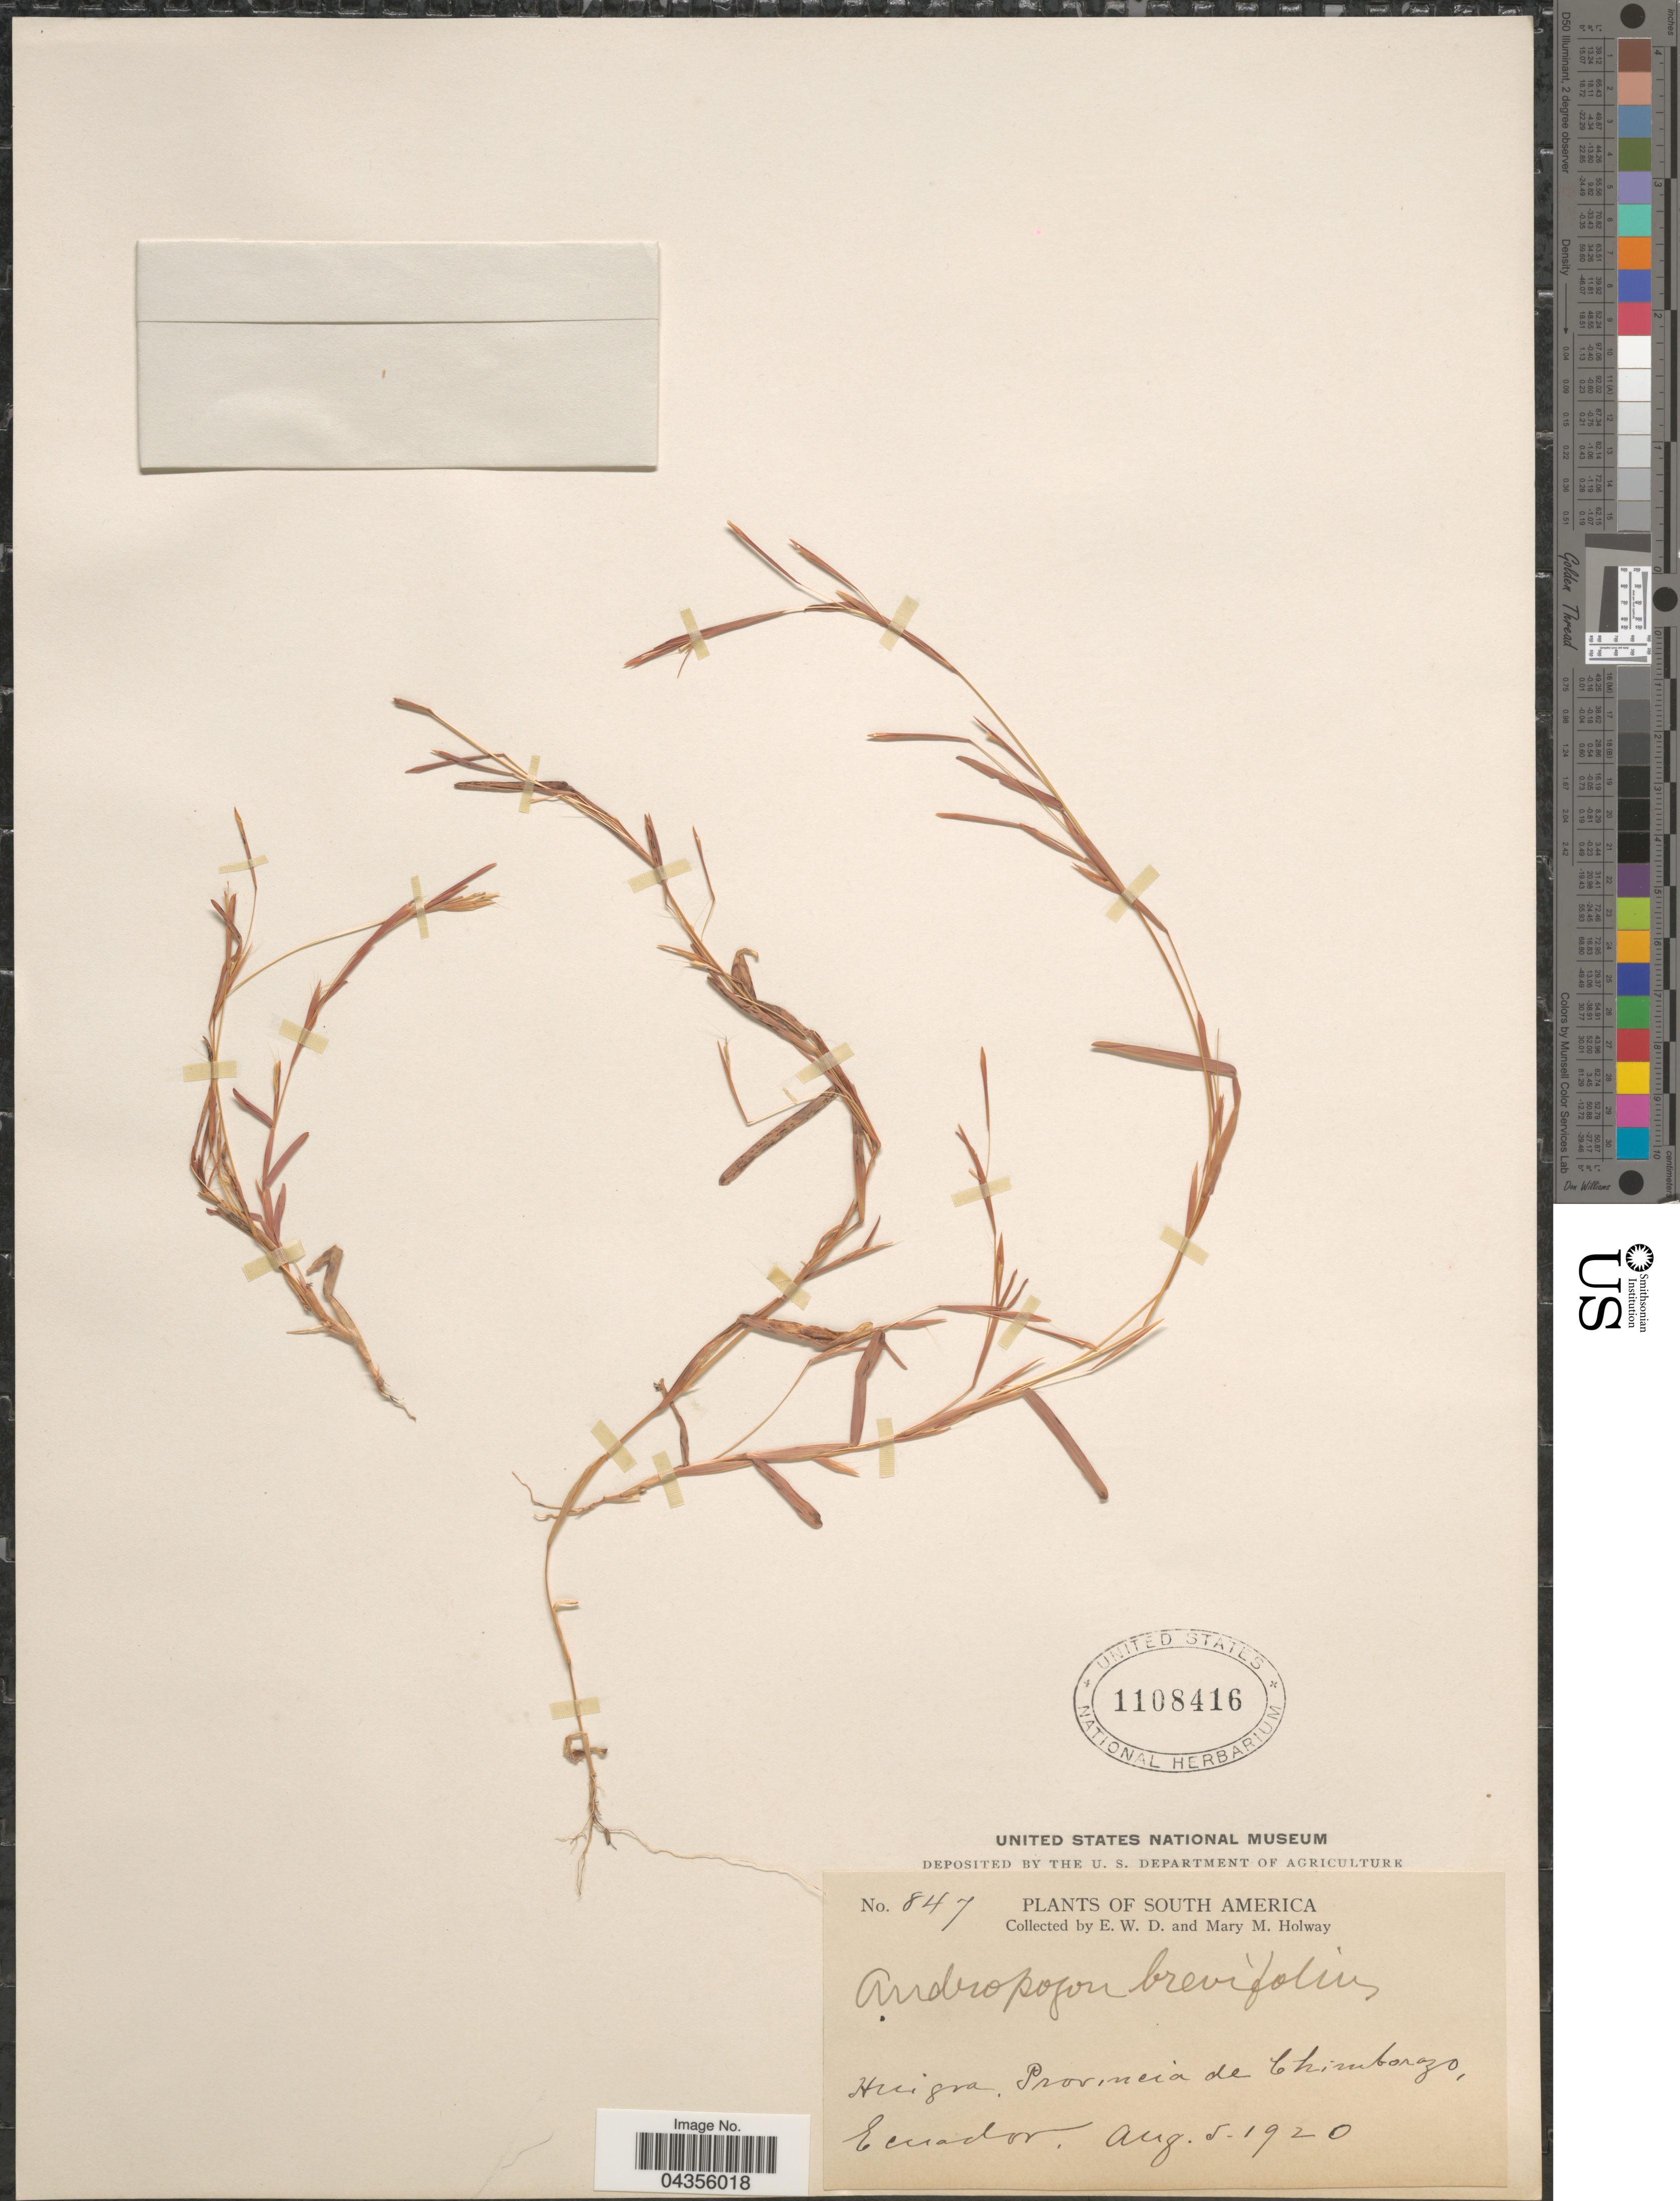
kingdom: Plantae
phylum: Tracheophyta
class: Liliopsida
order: Poales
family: Poaceae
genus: Schizachyrium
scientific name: Schizachyrium brevifolium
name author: (Sw.) Nees ex Büse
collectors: E. W. D. Holway & M. M. Holway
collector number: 847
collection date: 1920-08-05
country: Ecuador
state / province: Chimborazo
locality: Huigra.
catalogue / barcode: US 1108416